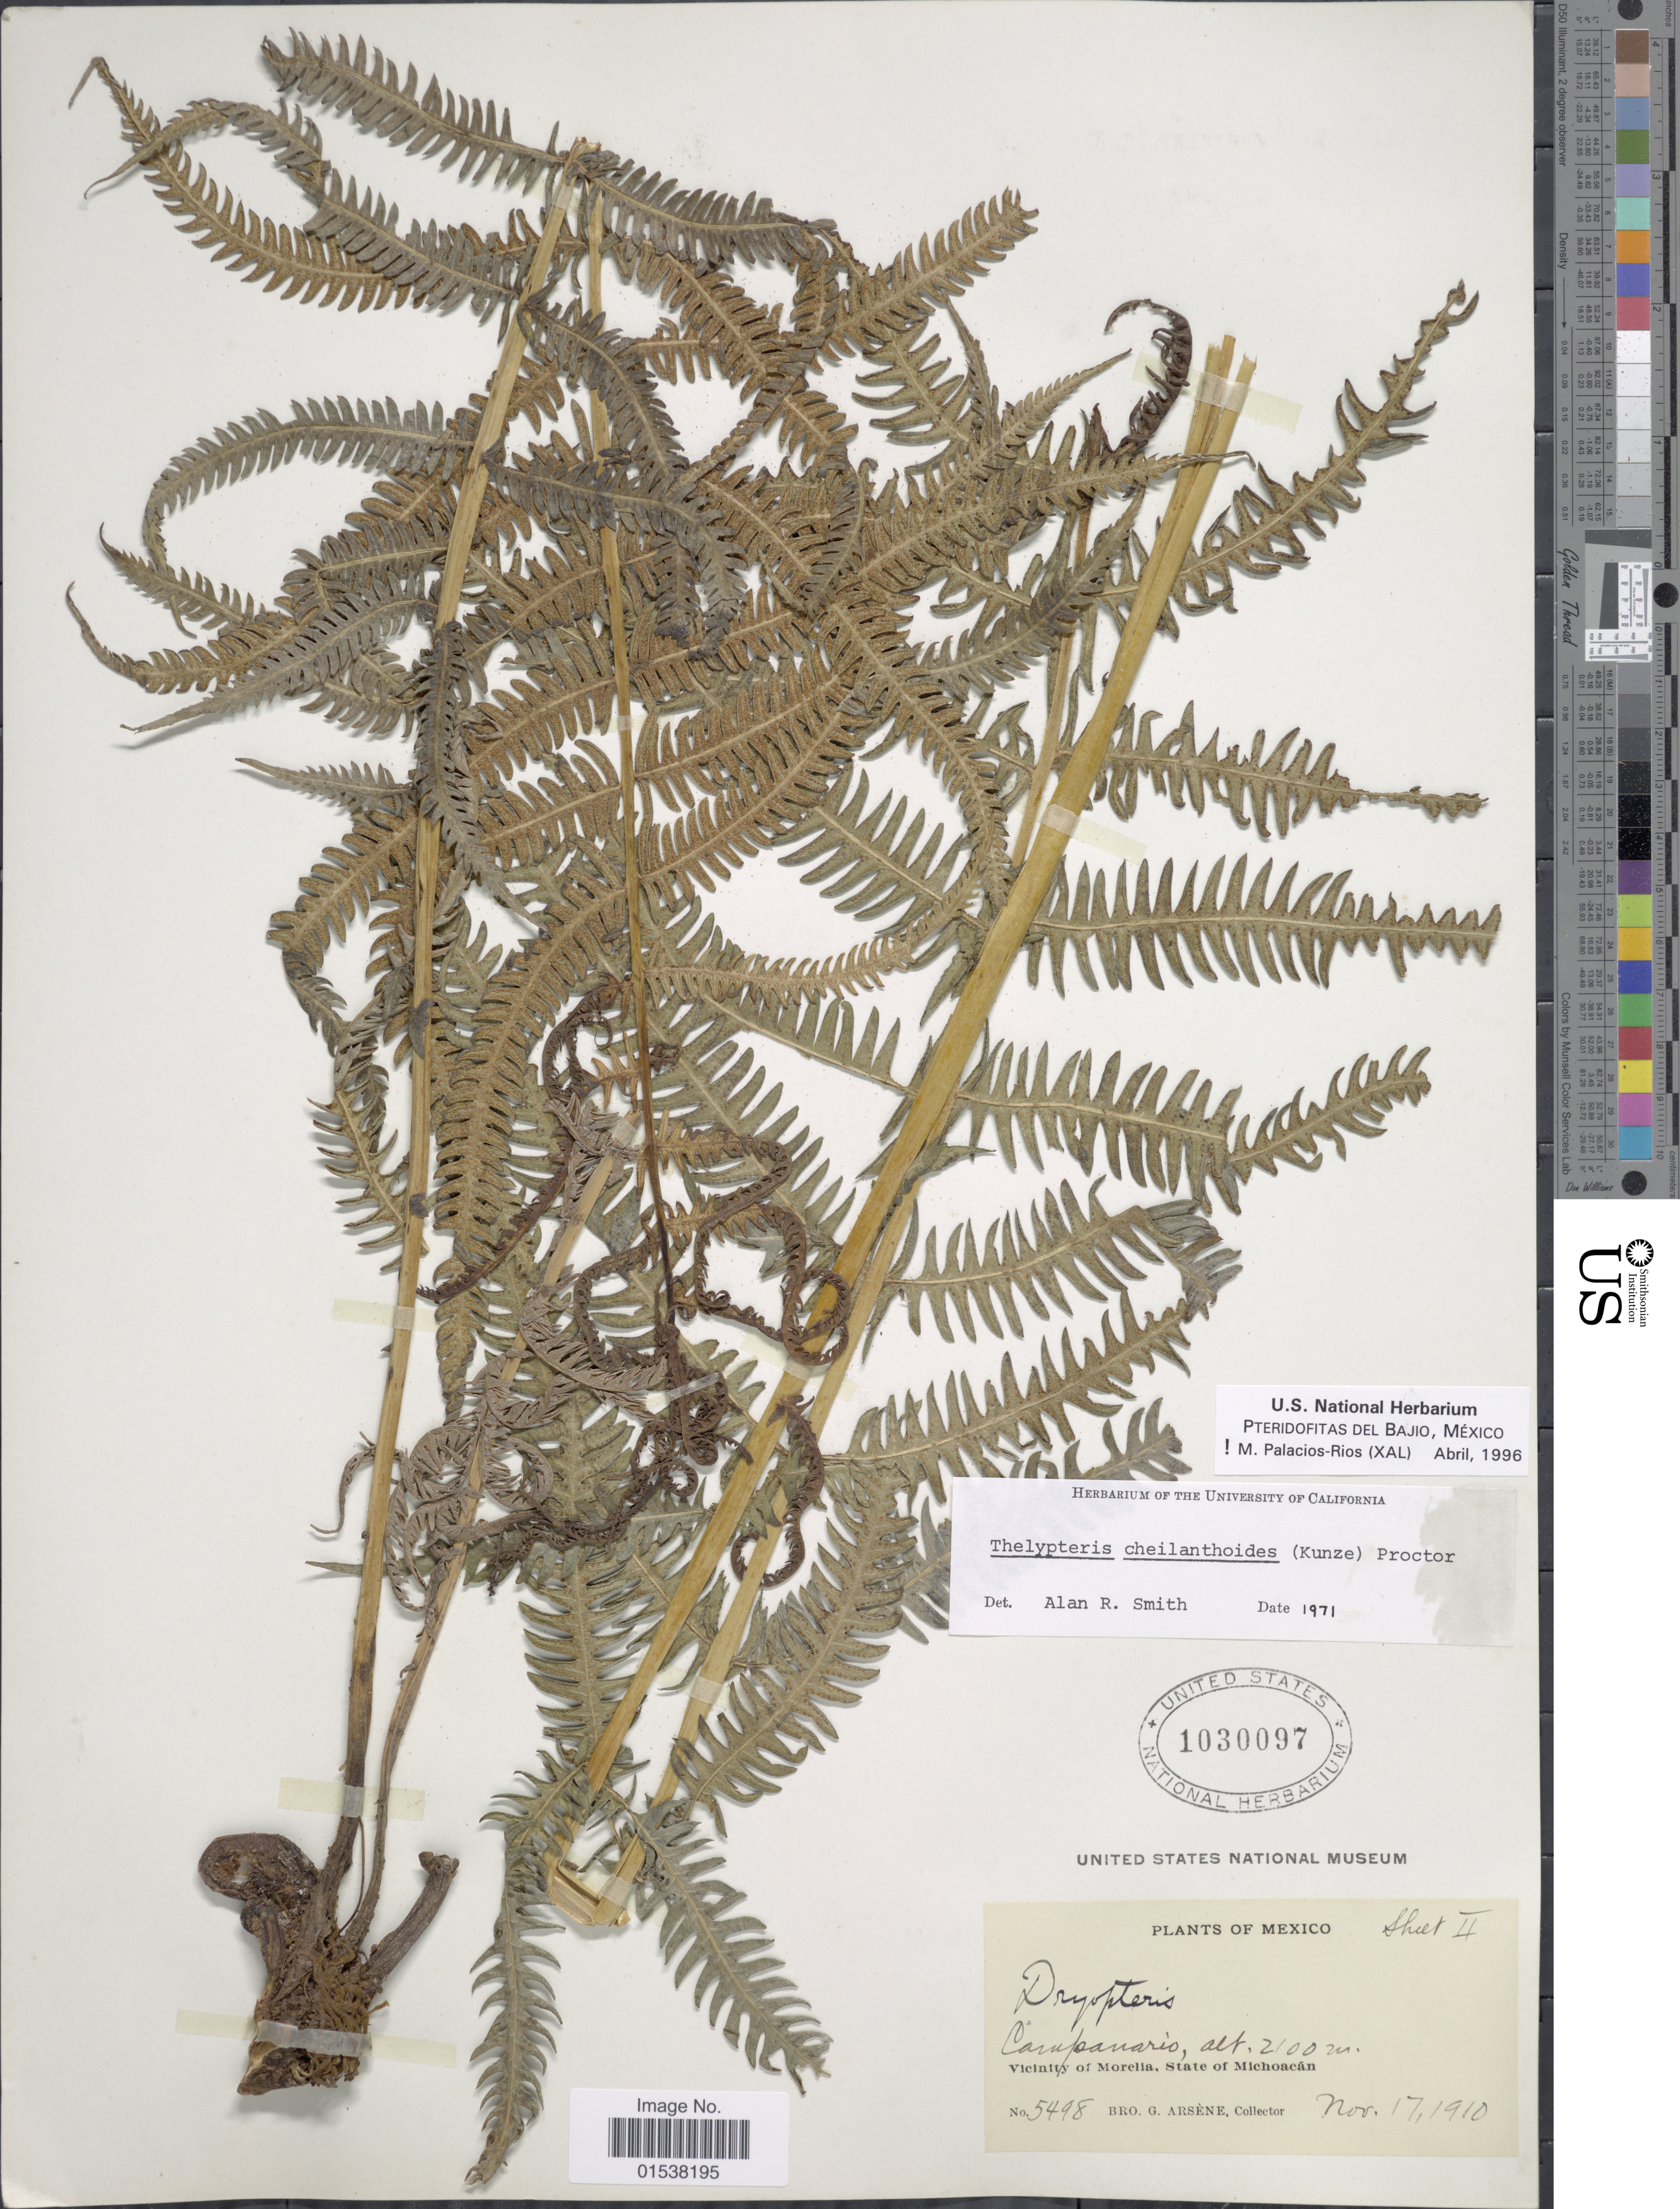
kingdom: Plantae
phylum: Tracheophyta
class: Polypodiopsida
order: Polypodiales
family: Thelypteridaceae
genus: Amauropelta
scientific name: Amauropelta cheilanthoides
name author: (Kunze) Á. Löve & D. Löve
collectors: Bro. G. Arsène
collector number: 5498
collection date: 1910-11-17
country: Mexico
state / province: Michoacán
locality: Campanario, Vicinity of Morelia, State of Michoacan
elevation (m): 2100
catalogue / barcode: US 1030097